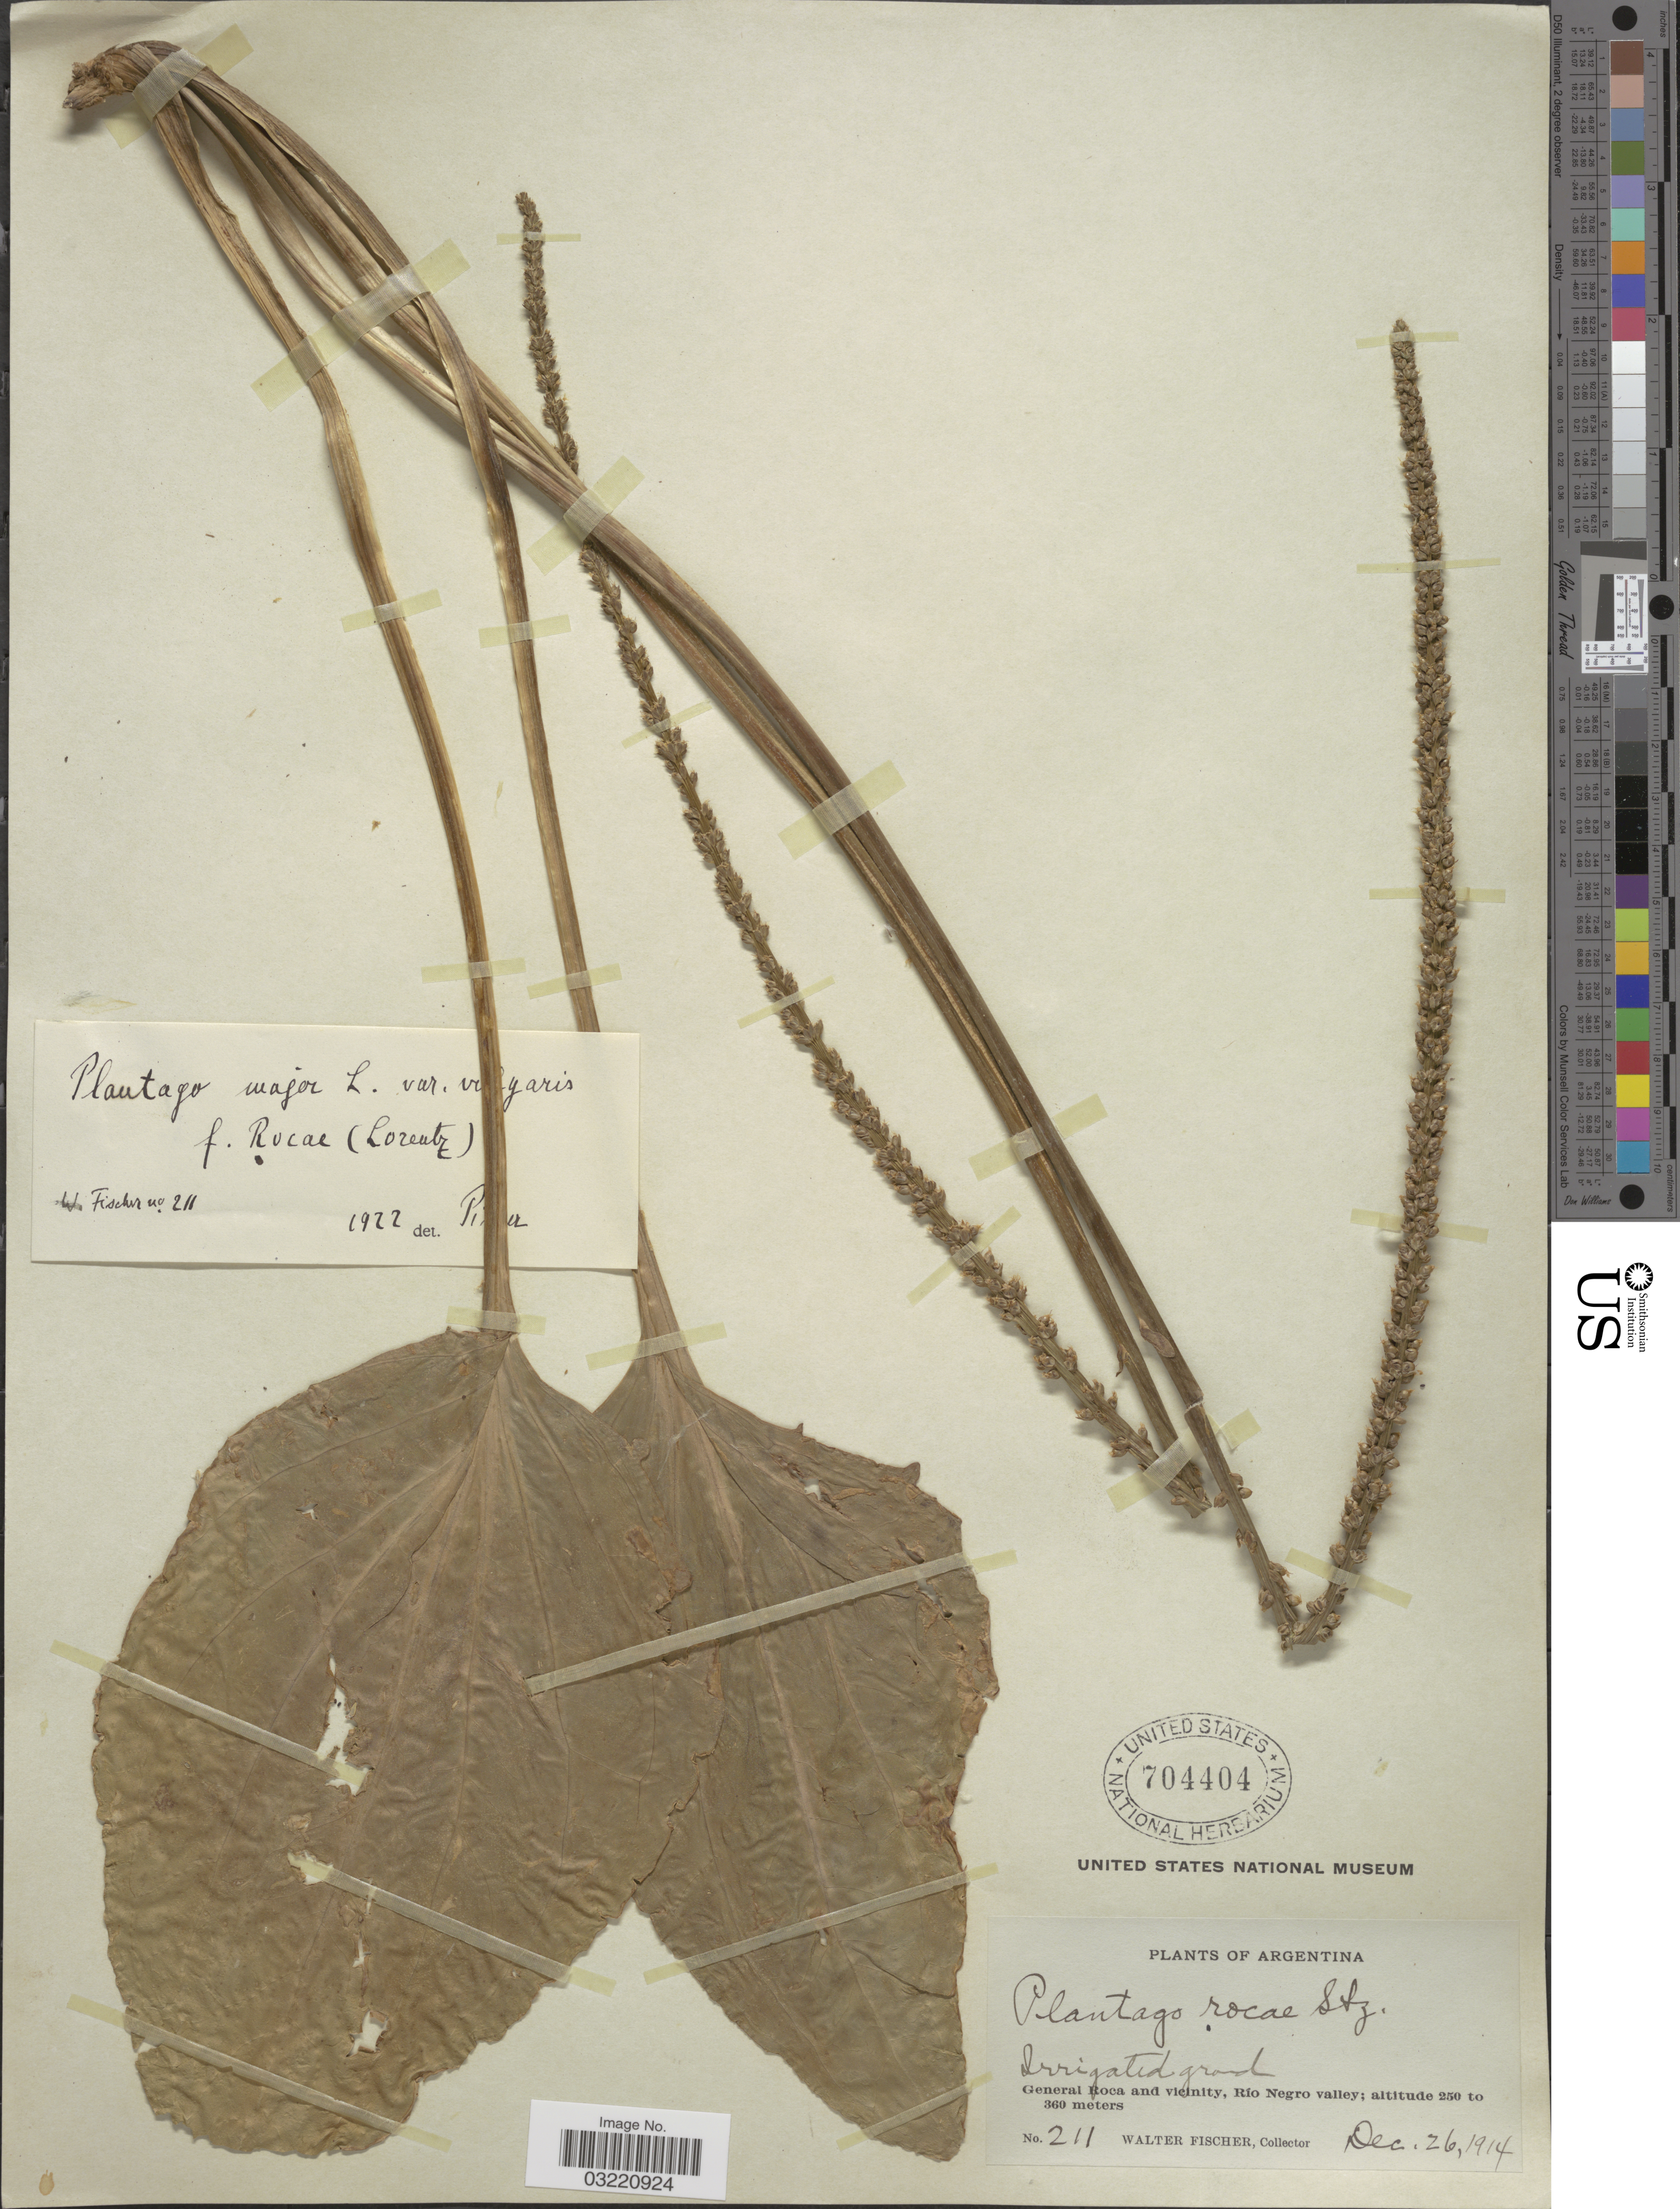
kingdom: Plantae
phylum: Tracheophyta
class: Magnoliopsida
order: Lamiales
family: Plantaginaceae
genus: Plantago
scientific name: Plantago major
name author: L.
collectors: W. Fischer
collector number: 211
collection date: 1914-12-26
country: Argentina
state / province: Rio Negro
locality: General Roca and vicinity, Río Negro valley.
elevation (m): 250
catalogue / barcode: US 704404